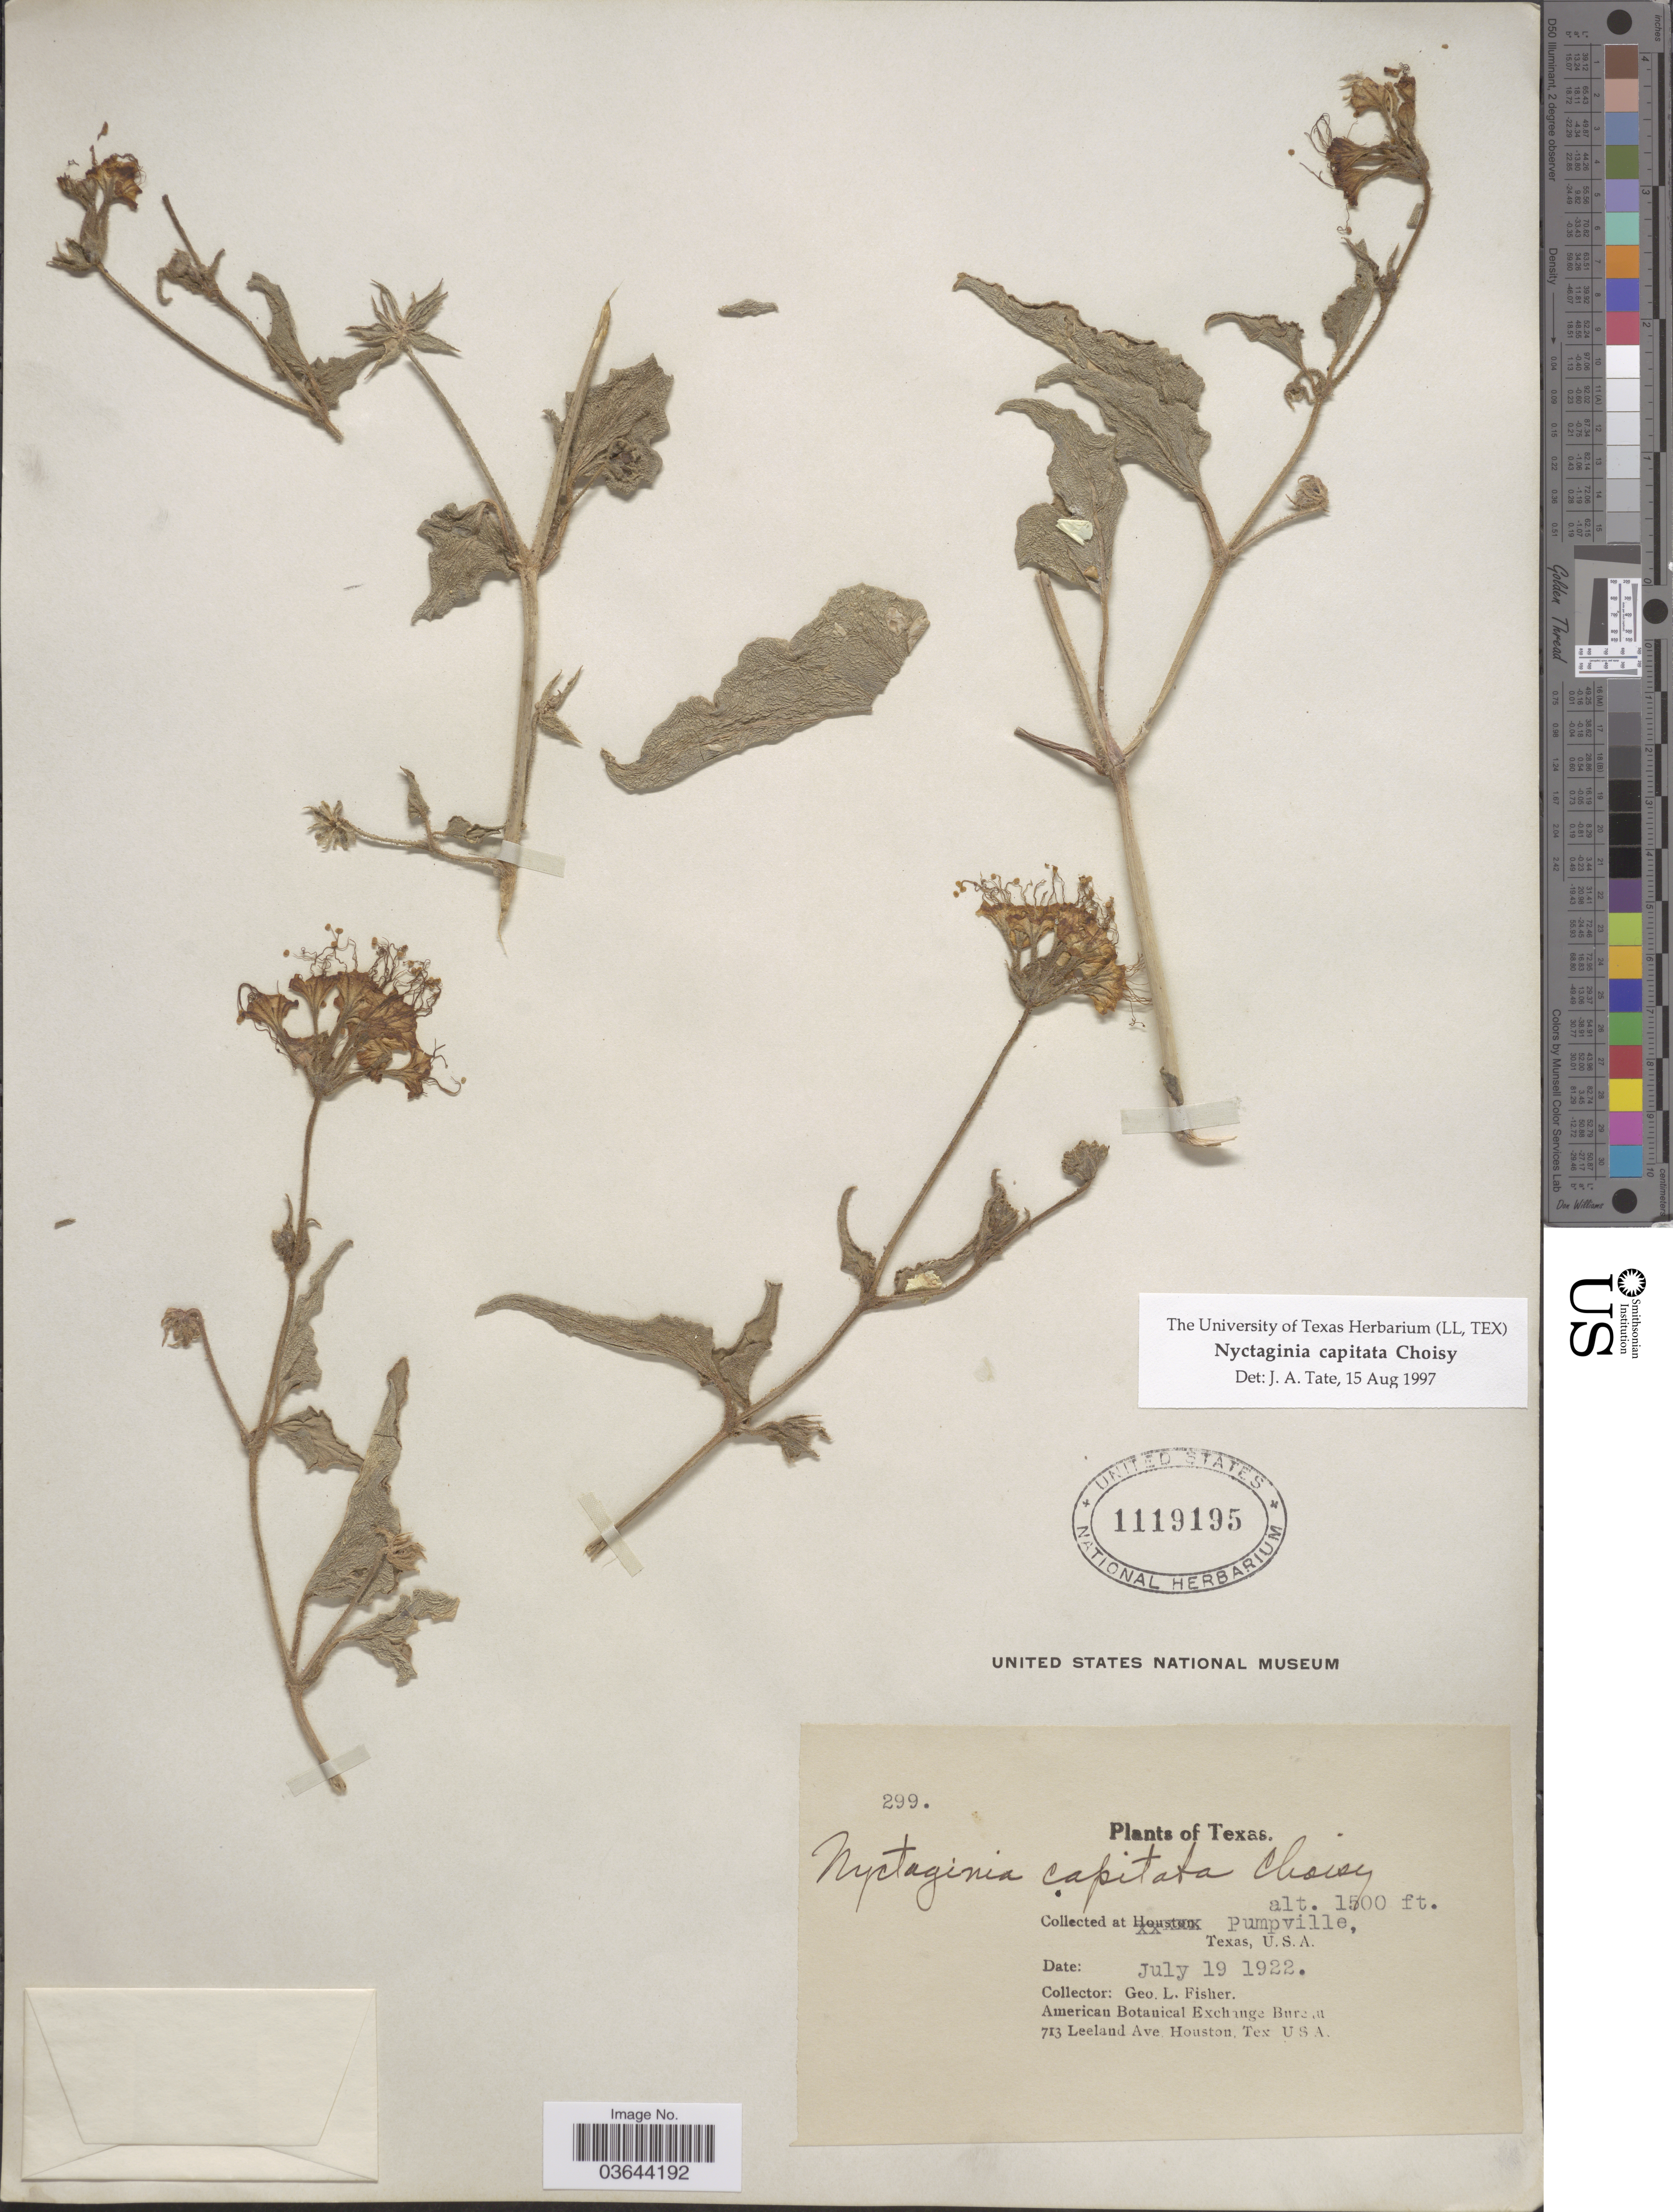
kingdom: Plantae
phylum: Tracheophyta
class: Magnoliopsida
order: Caryophyllales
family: Nyctaginaceae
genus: Nyctaginia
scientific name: Nyctaginia capitata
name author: Choisy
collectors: G. L. Fisher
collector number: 299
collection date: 1922-07-19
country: United States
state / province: Texas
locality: Pumpville.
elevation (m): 457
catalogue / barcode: US 1119195